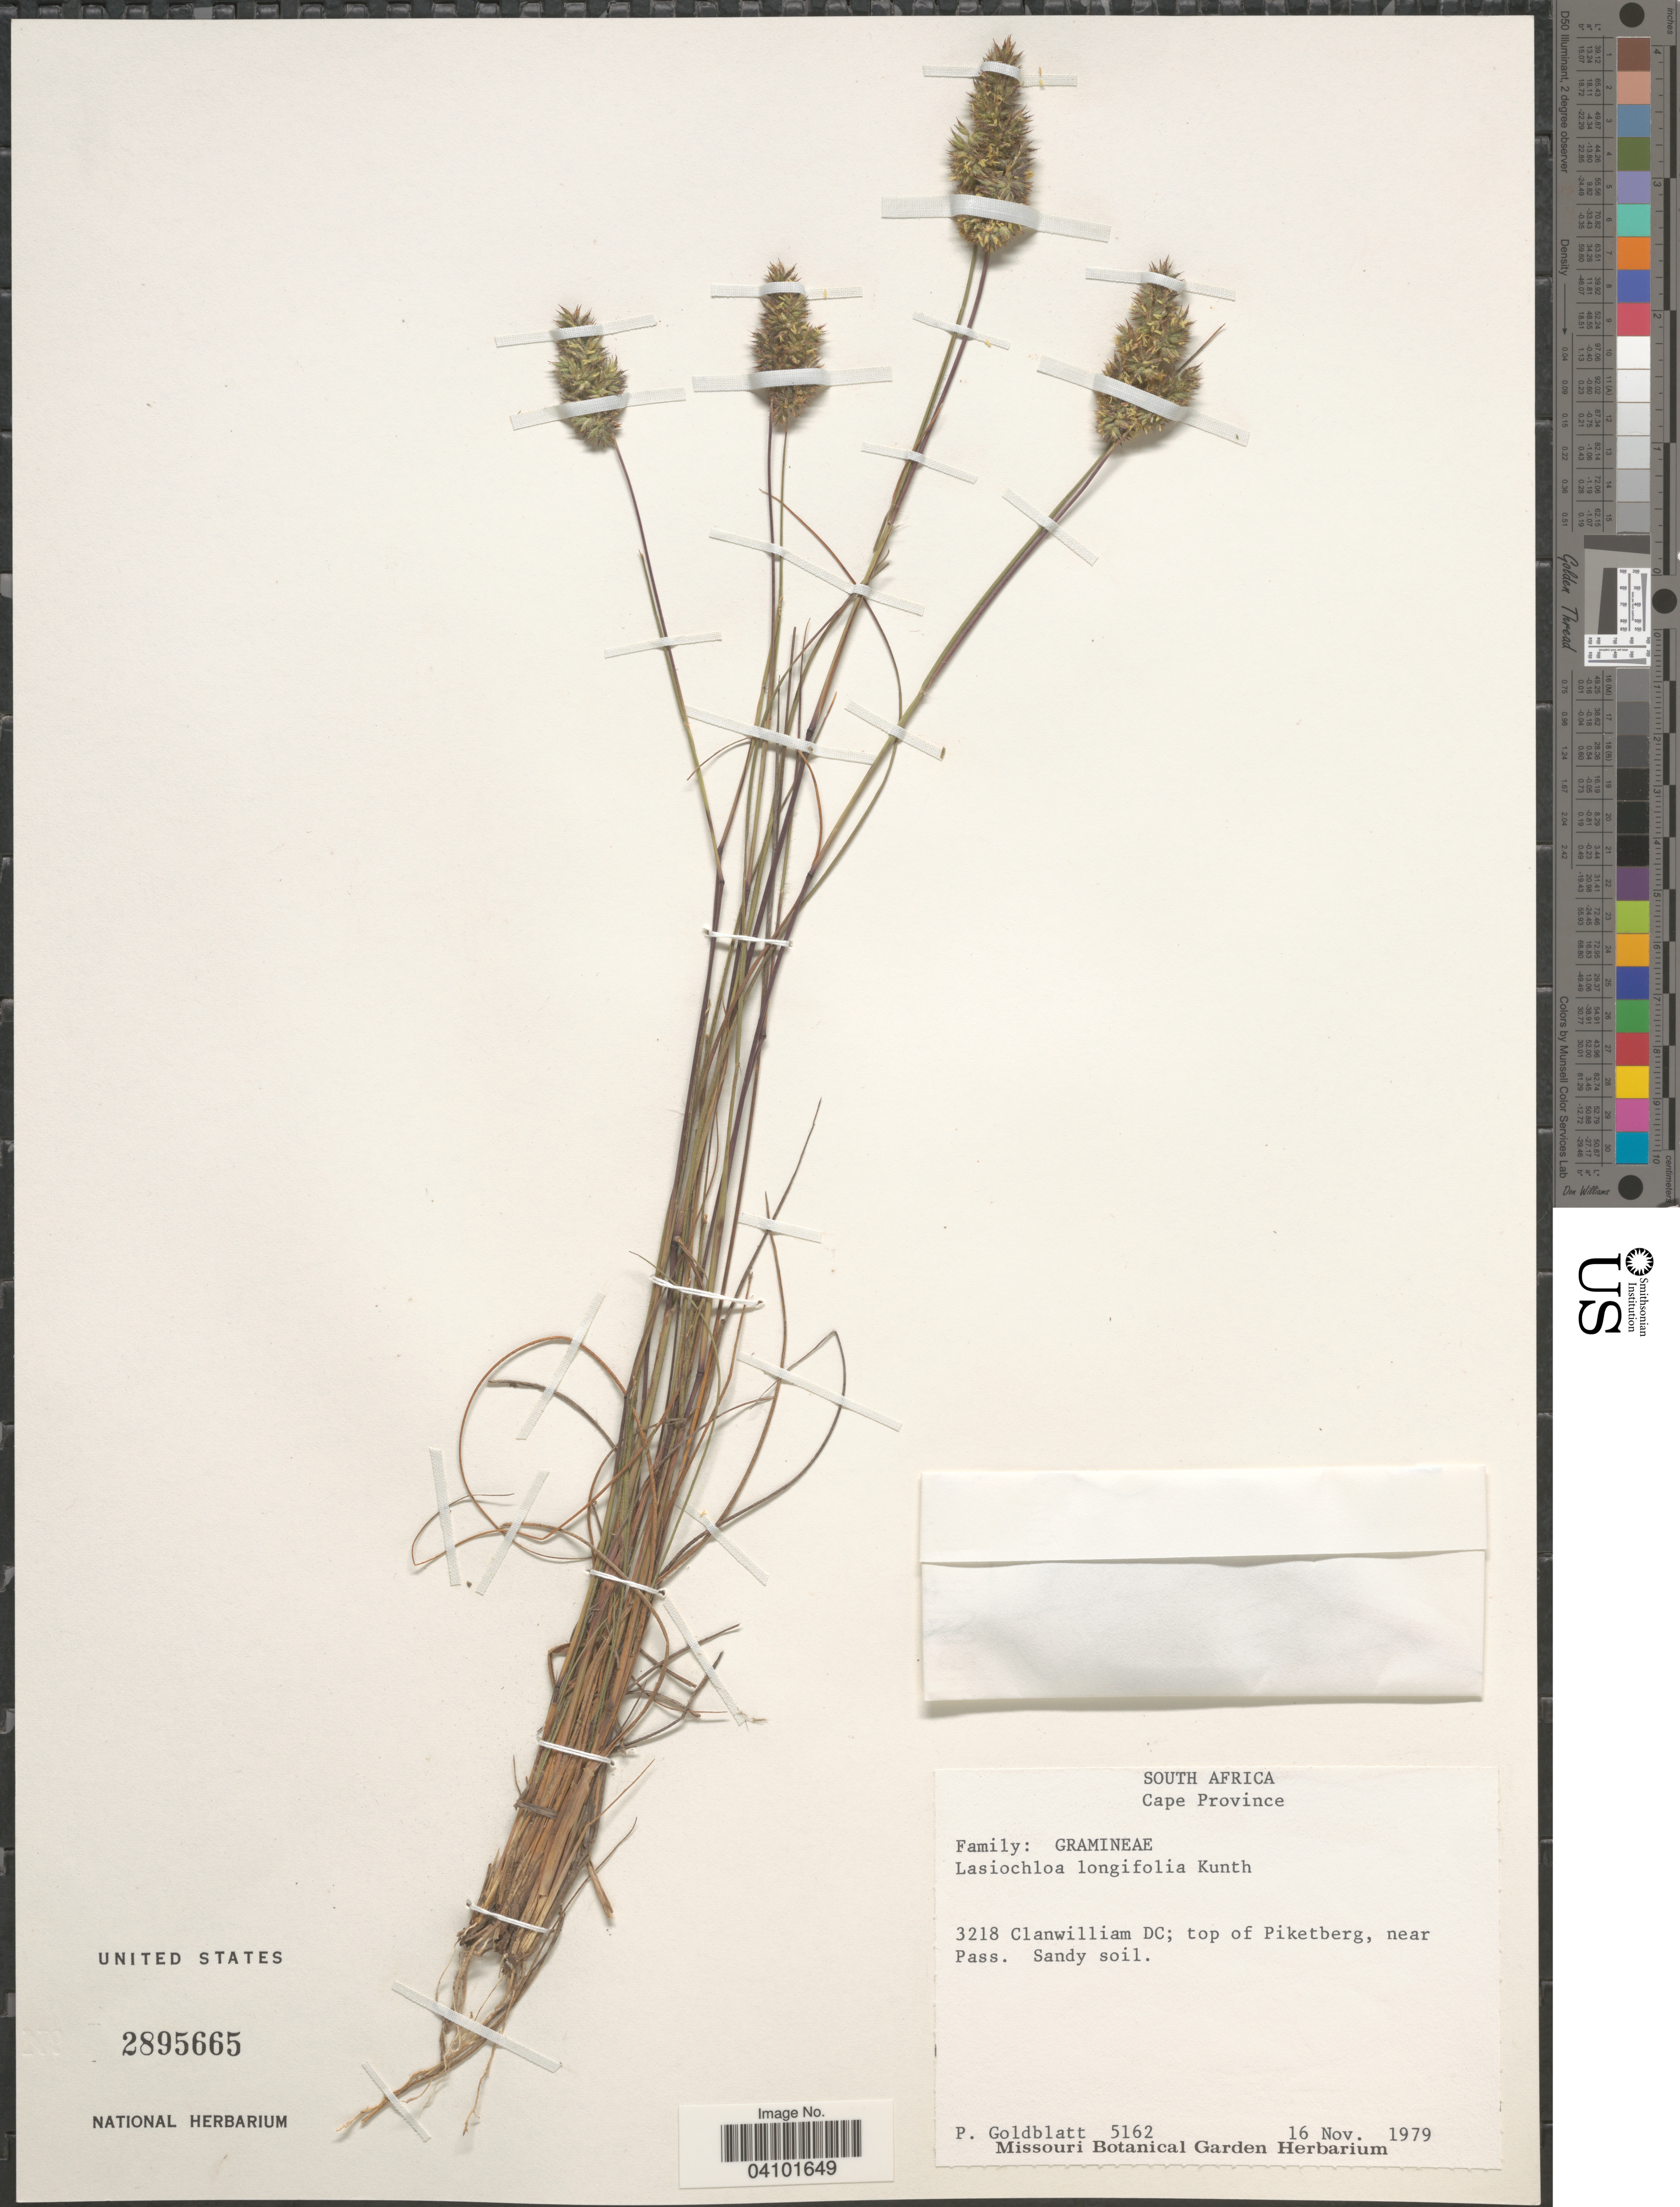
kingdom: Plantae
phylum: Tracheophyta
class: Liliopsida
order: Poales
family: Poaceae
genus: Tribolium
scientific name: Tribolium hispidum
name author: (Thunb.) Desv.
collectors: P. Goldblatt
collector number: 5162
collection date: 1979-11-16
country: South Africa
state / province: Western Cape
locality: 3218 Clanwilliam DC; top of Piketberg, near Pass.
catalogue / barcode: US 2895665